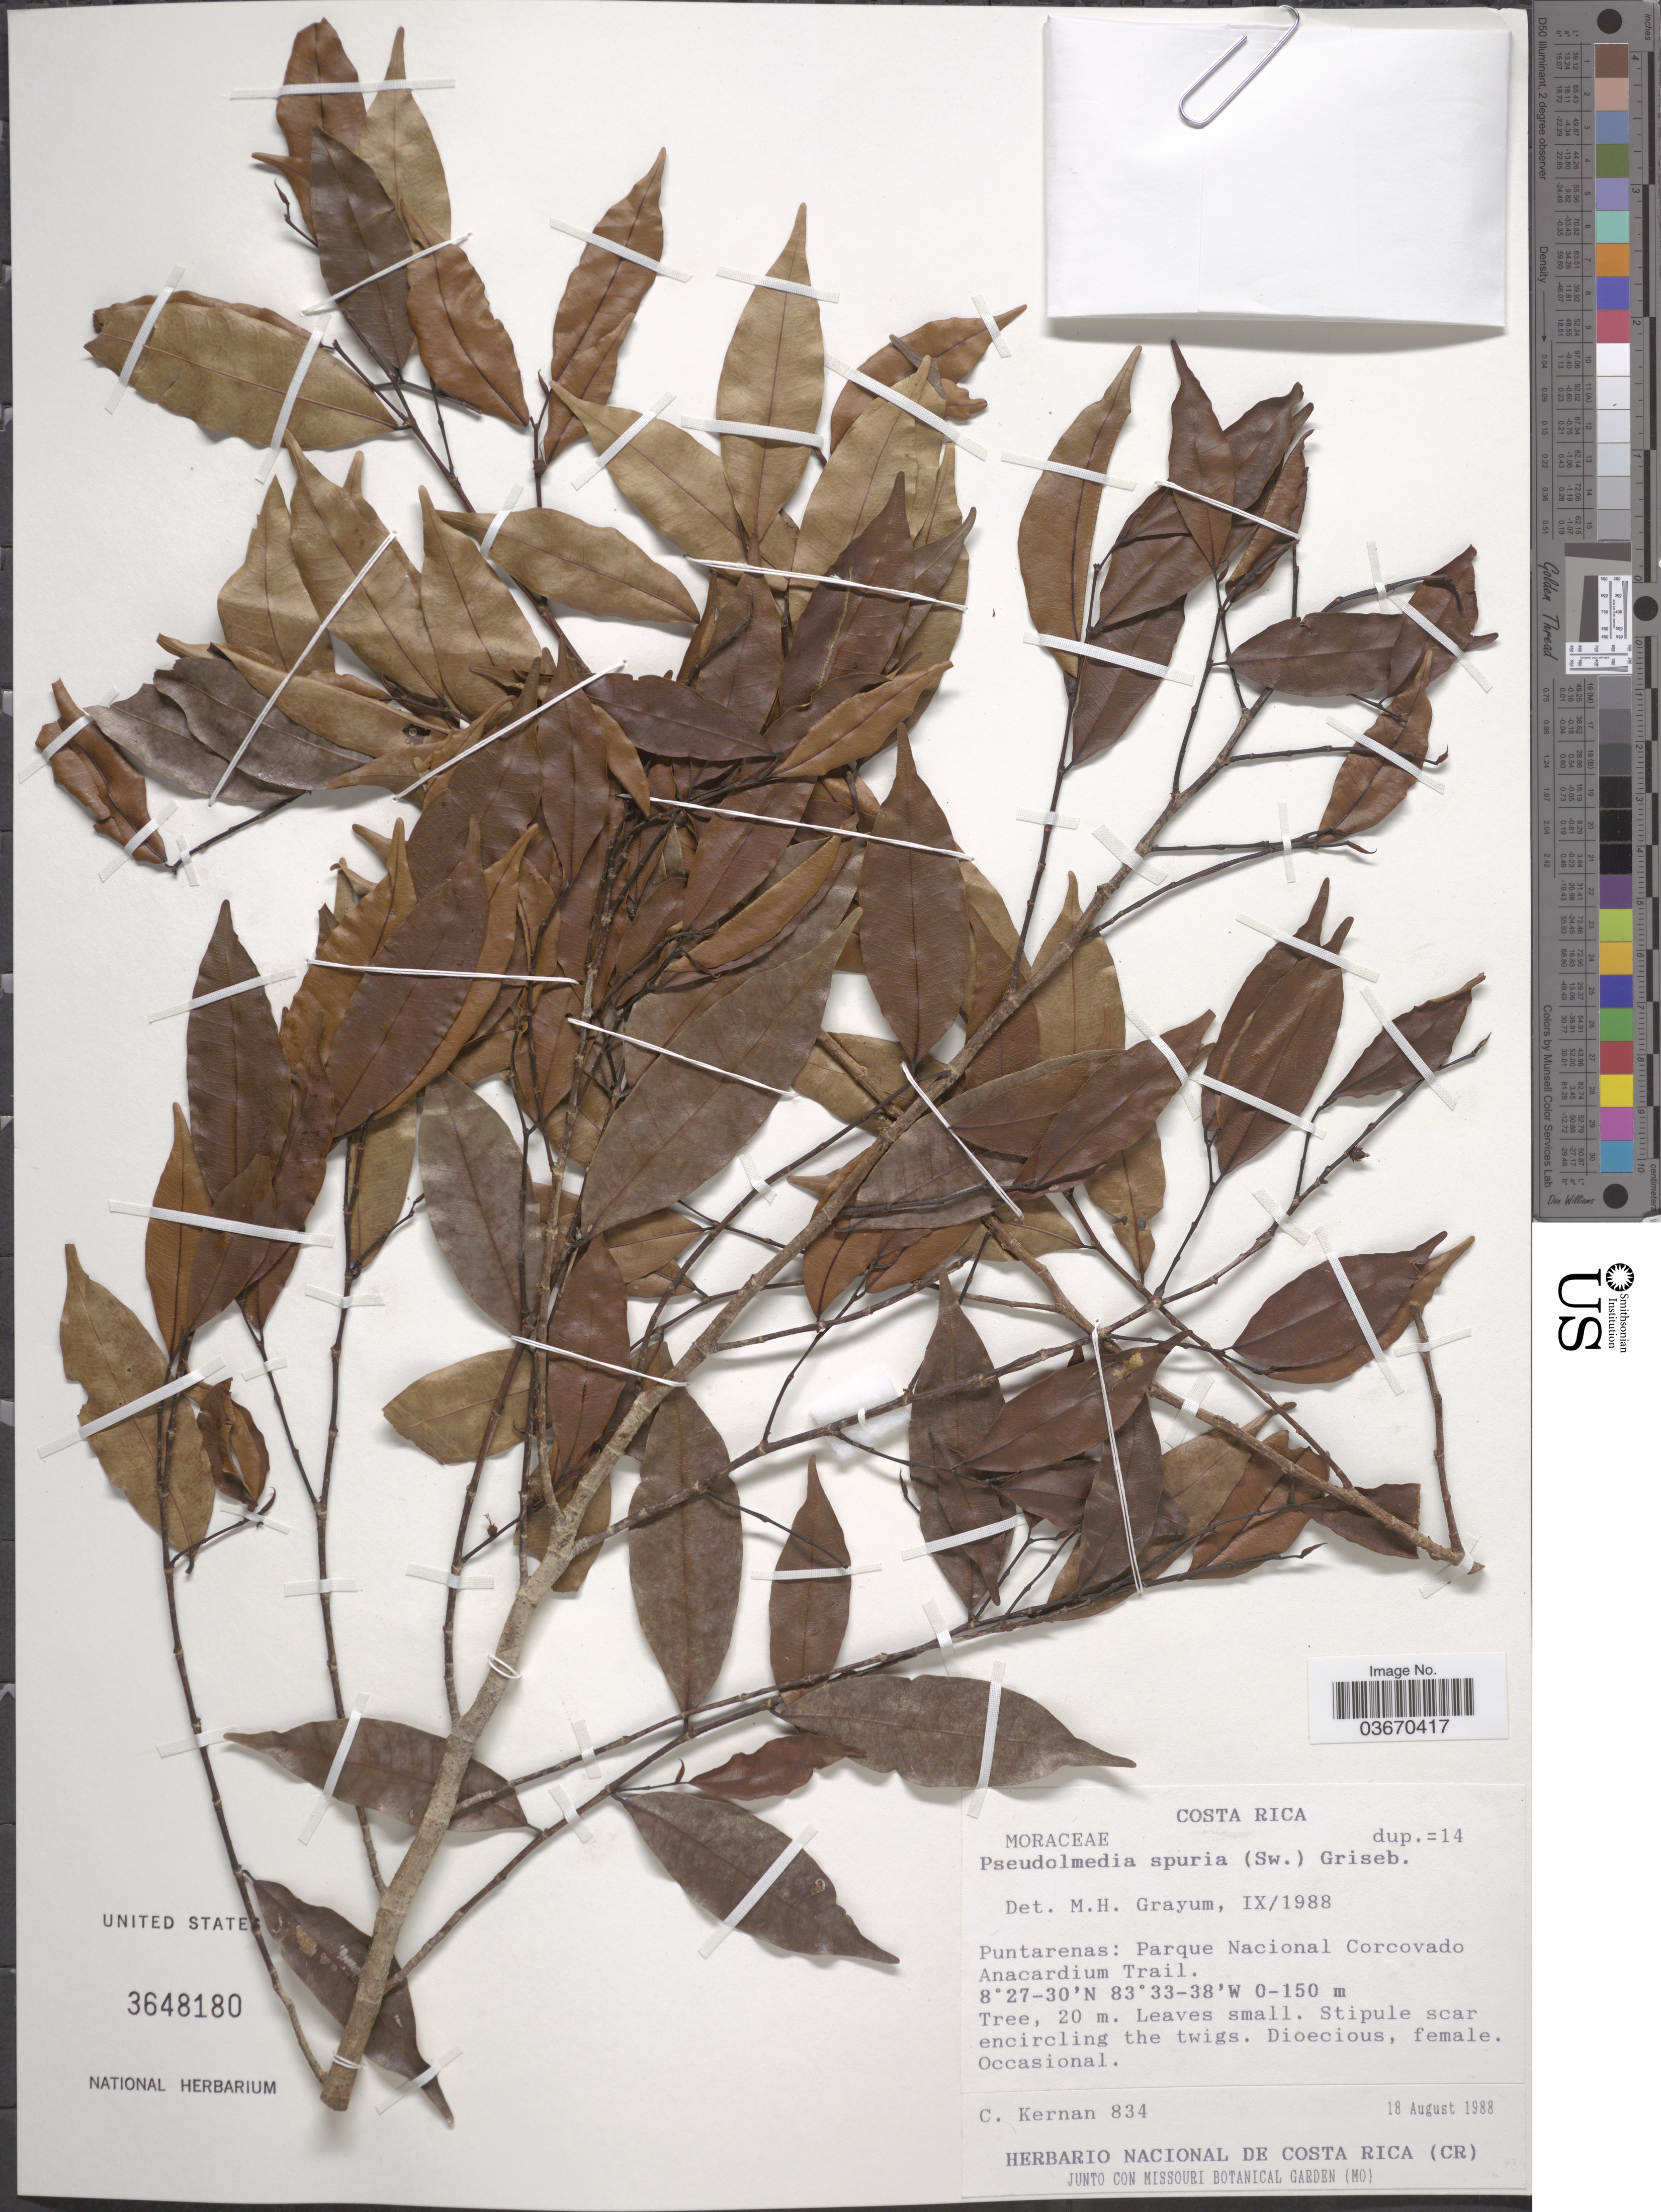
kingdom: Plantae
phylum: Tracheophyta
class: Magnoliopsida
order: Rosales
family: Moraceae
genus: Pseudolmedia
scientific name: Pseudolmedia spuria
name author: (Sw.) Griseb.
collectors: C. Kernan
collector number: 834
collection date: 1988-08-18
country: Costa Rica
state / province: Puntarenas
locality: Parque Nacional Corcovado Anacardium Trail.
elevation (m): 0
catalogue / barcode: US 3648180